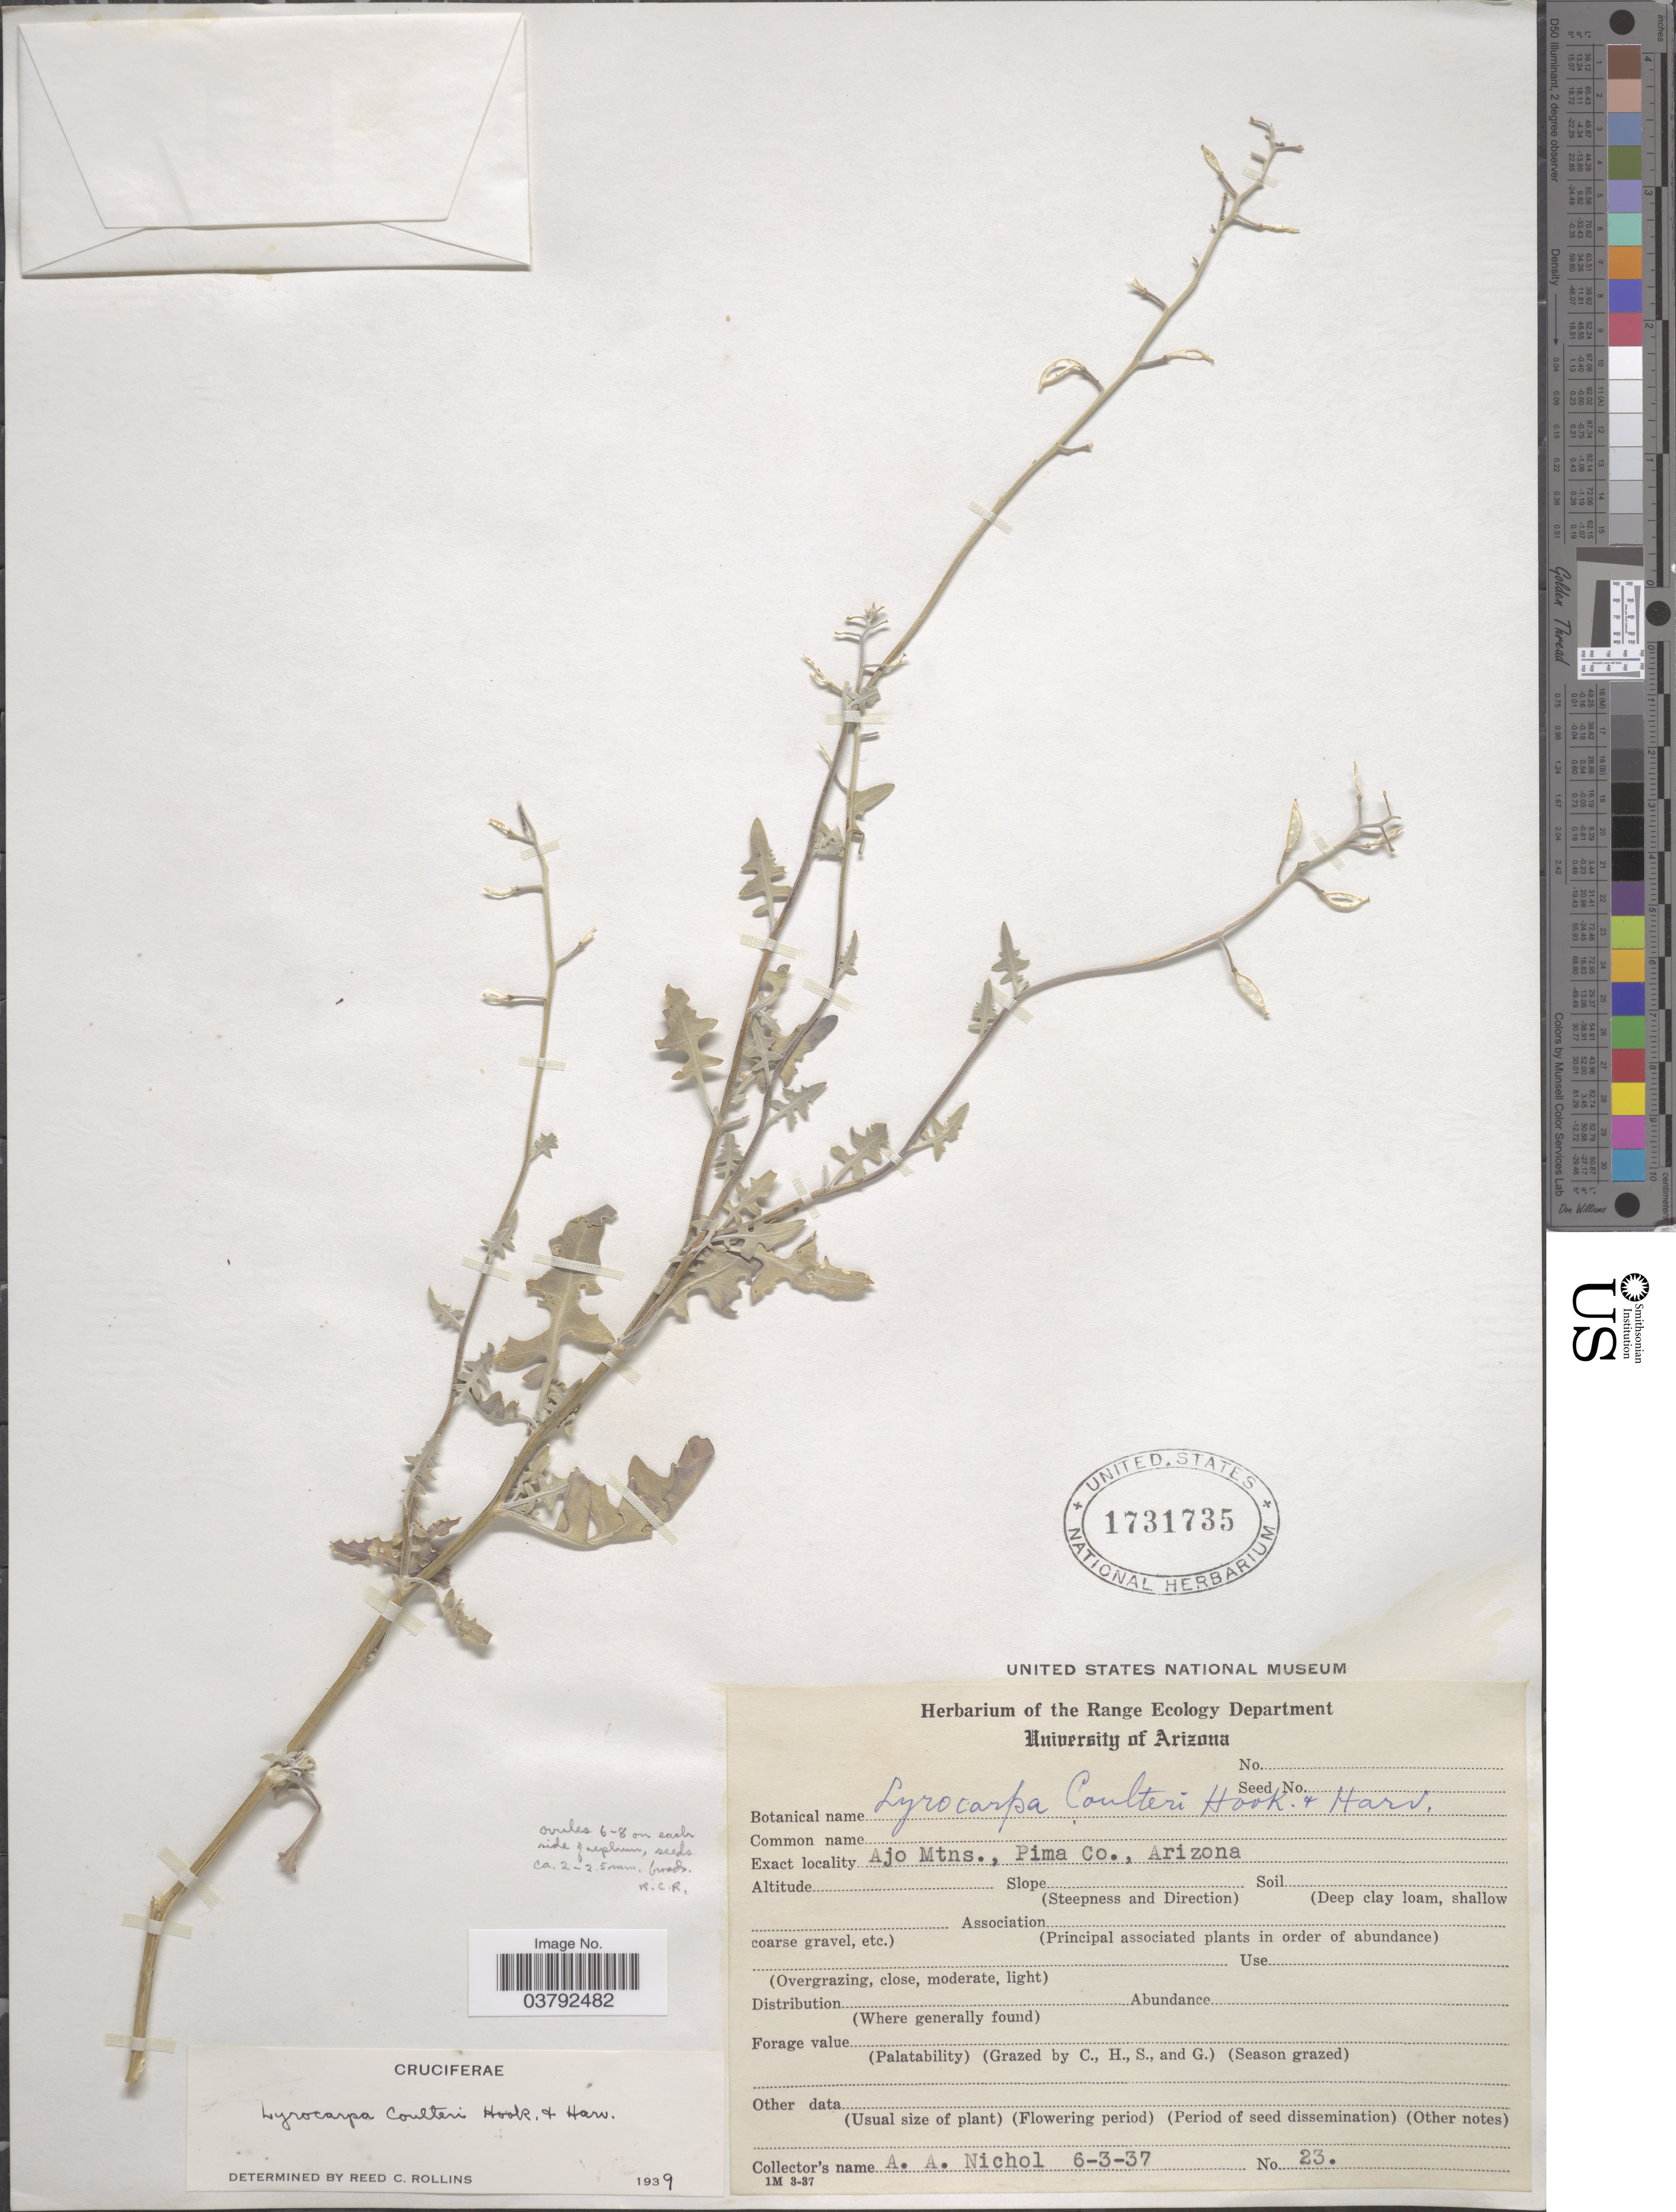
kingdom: Plantae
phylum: Tracheophyta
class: Magnoliopsida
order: Brassicales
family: Brassicaceae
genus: Lyrocarpa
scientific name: Lyrocarpa coulteri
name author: Hook. & Harv.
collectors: A. Nichol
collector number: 23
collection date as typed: Transcribed d/m/y: 3/6/37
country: United States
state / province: Arizona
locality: Ajo Mtns., Pima Co.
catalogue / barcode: US 1731735